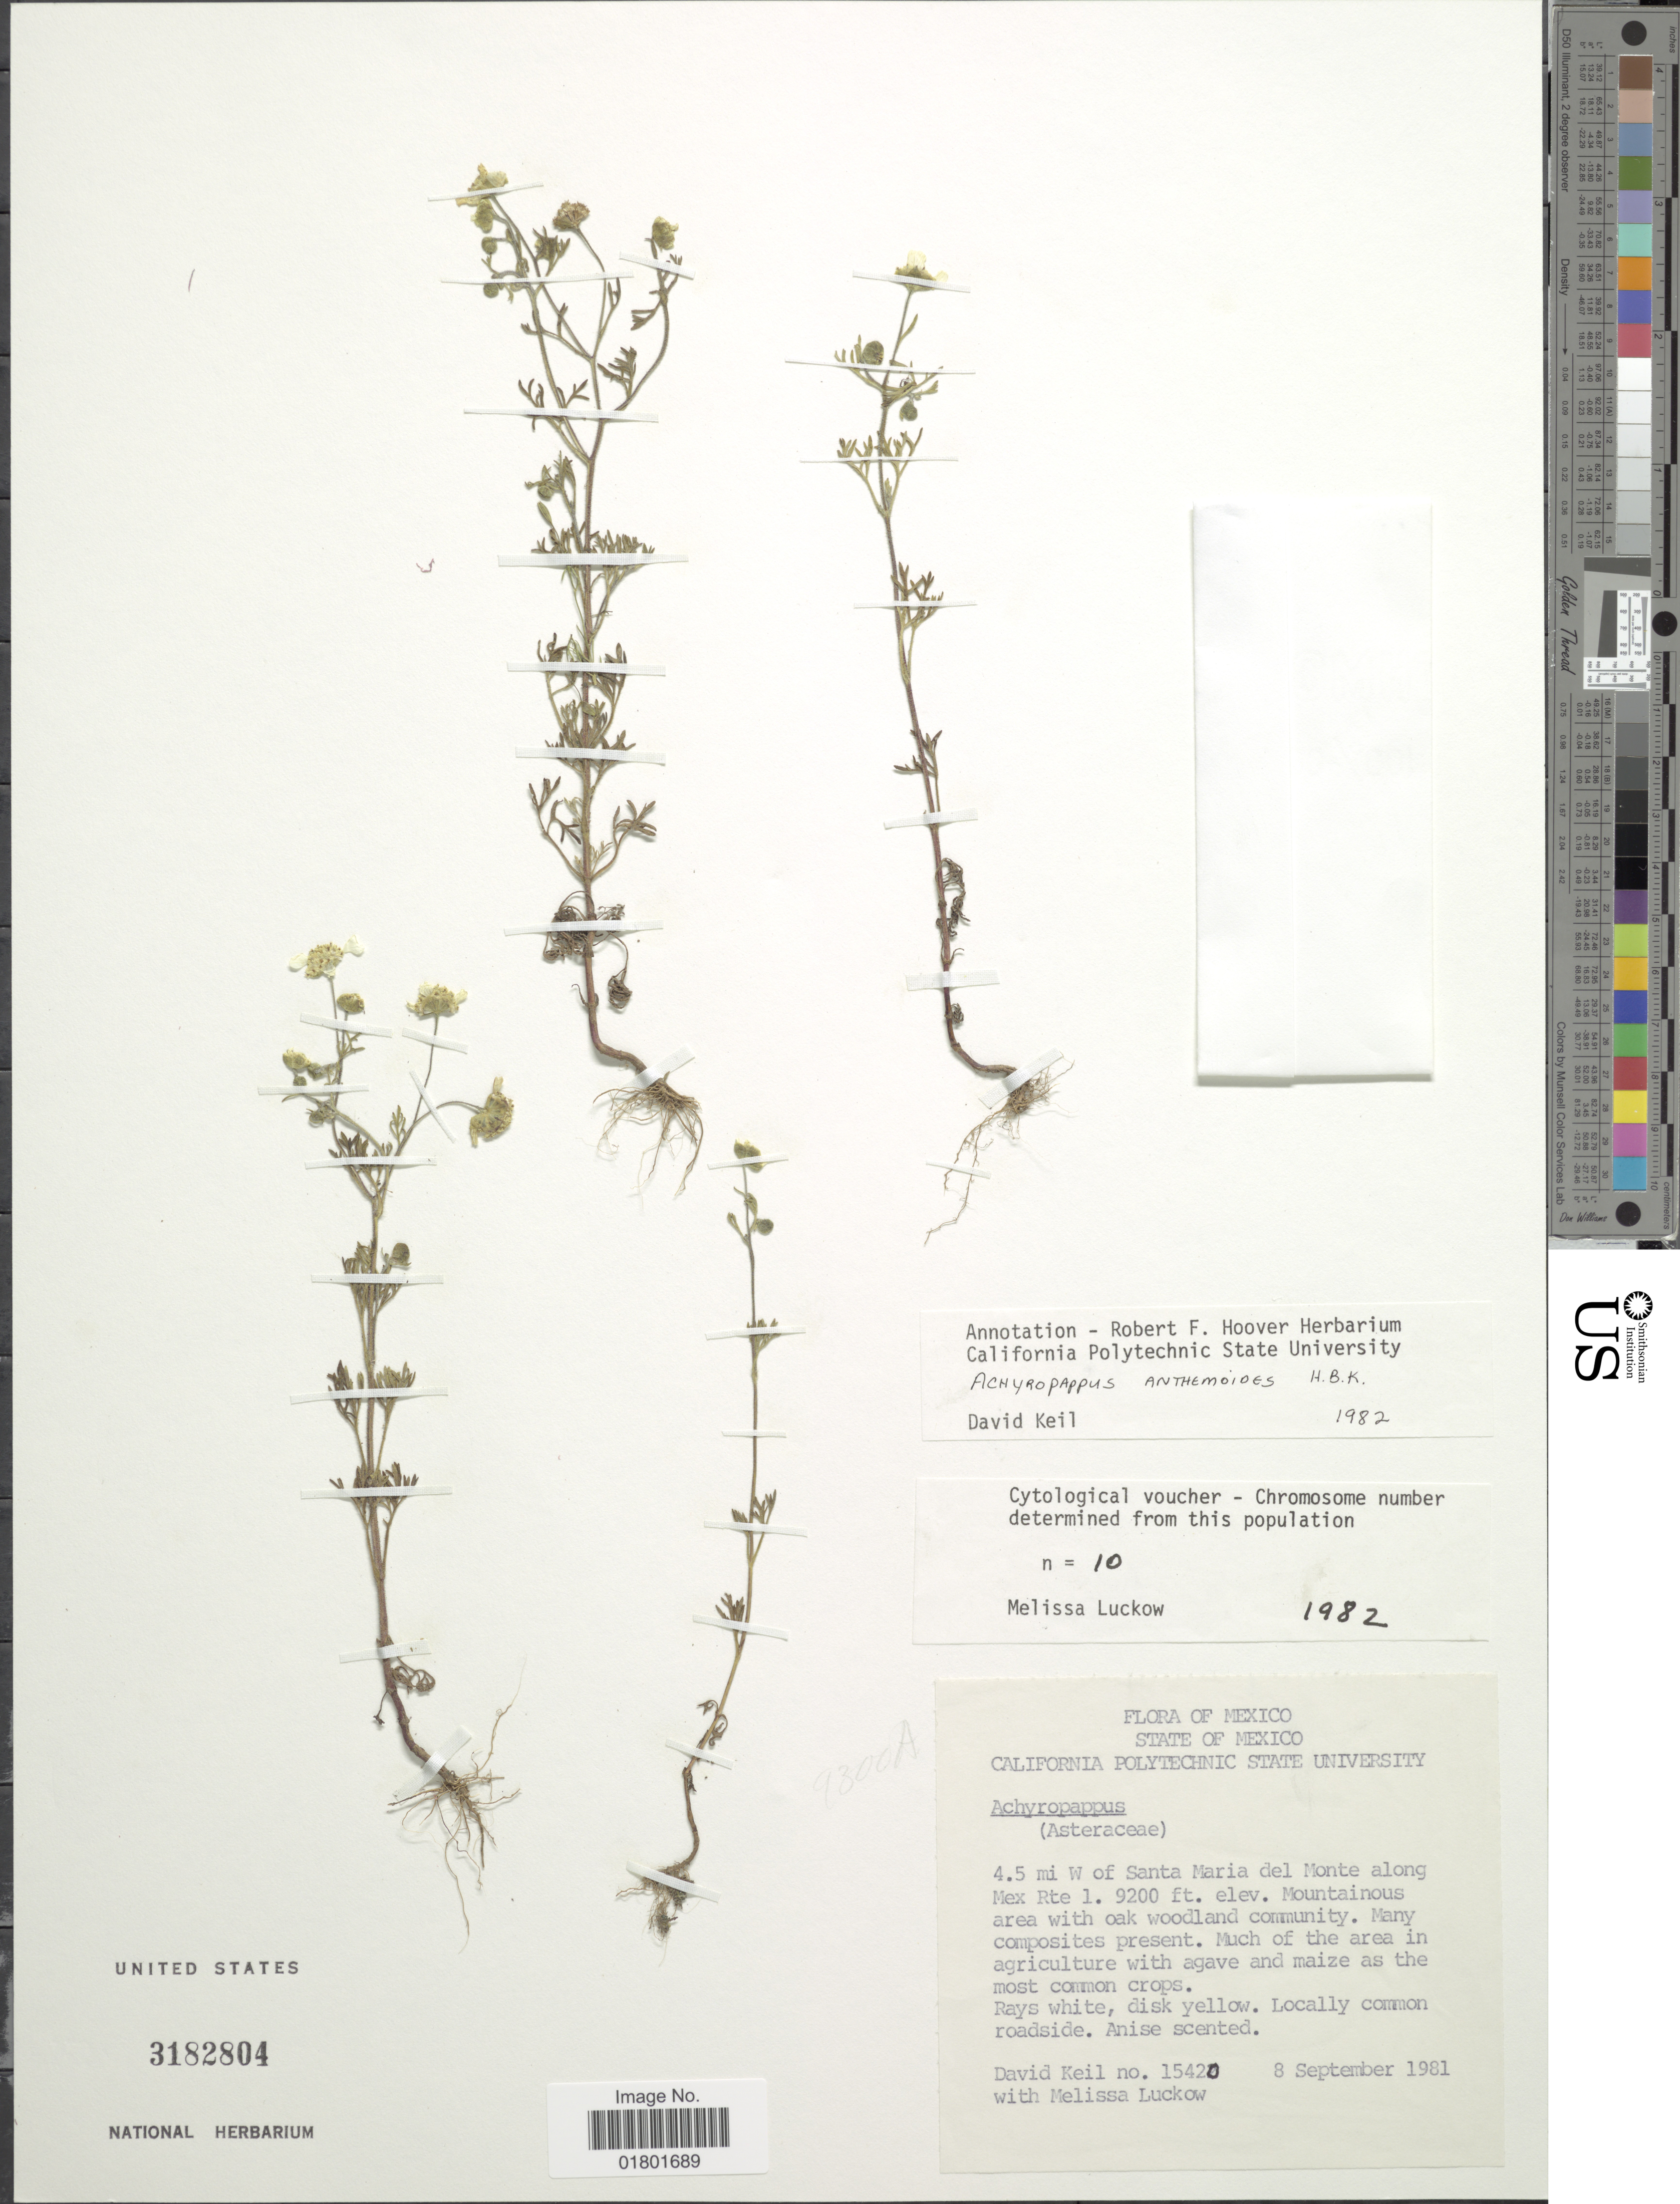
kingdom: Plantae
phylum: Tracheophyta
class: Magnoliopsida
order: Asterales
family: Asteraceae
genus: Achyropappus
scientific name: Achyropappus anthemoides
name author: Kunth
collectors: D. J. Keil & M. A. Luckow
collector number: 15420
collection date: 1981-09-08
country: Mexico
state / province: México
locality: State of Mexico, 4.5 mi w of Santa Maria del Monte along Mex Rte 1.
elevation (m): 2804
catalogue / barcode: US 3182804